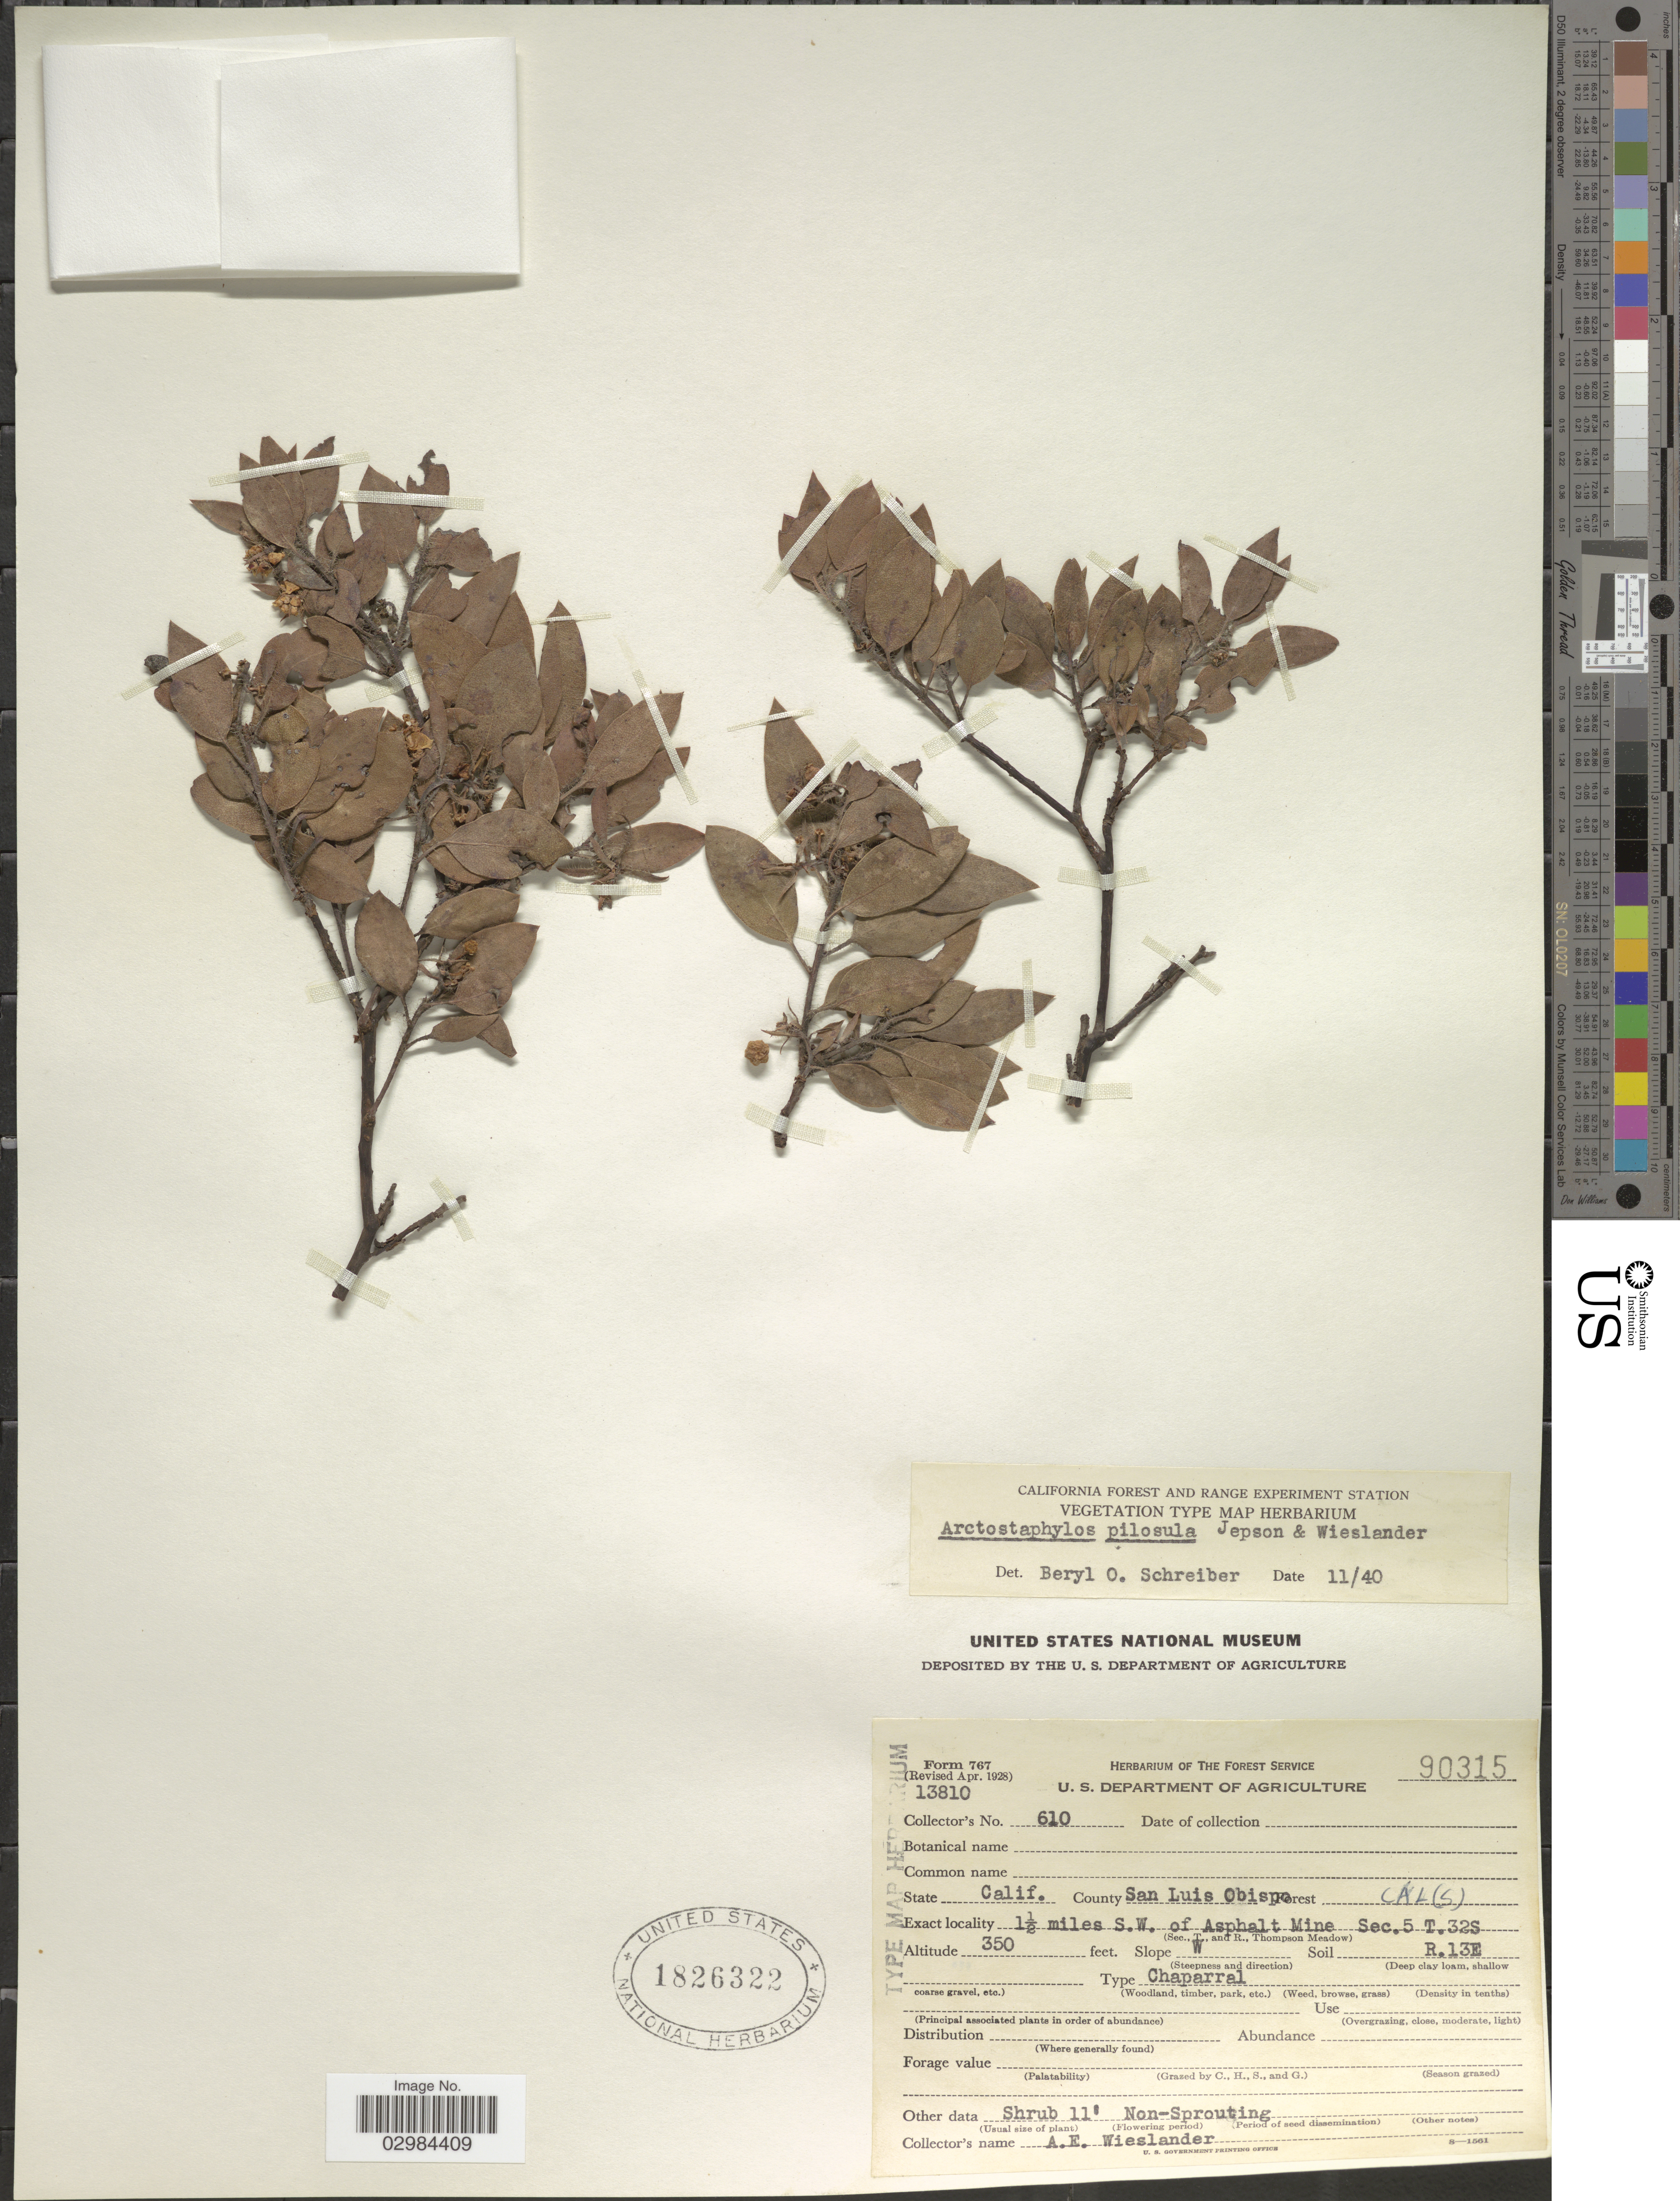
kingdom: Plantae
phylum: Tracheophyta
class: Magnoliopsida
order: Ericales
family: Ericaceae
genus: Arctostaphylos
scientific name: Arctostaphylos pilosula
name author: Jeps. & Wiesl.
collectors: A. E. Wieslander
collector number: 610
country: United States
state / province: California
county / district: San Luis Obispo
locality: County San Luis Obispo, 1½ miles S.W. of Asphalt Mine Sec. 5 T32S R13E.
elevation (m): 107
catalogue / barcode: US 1826322